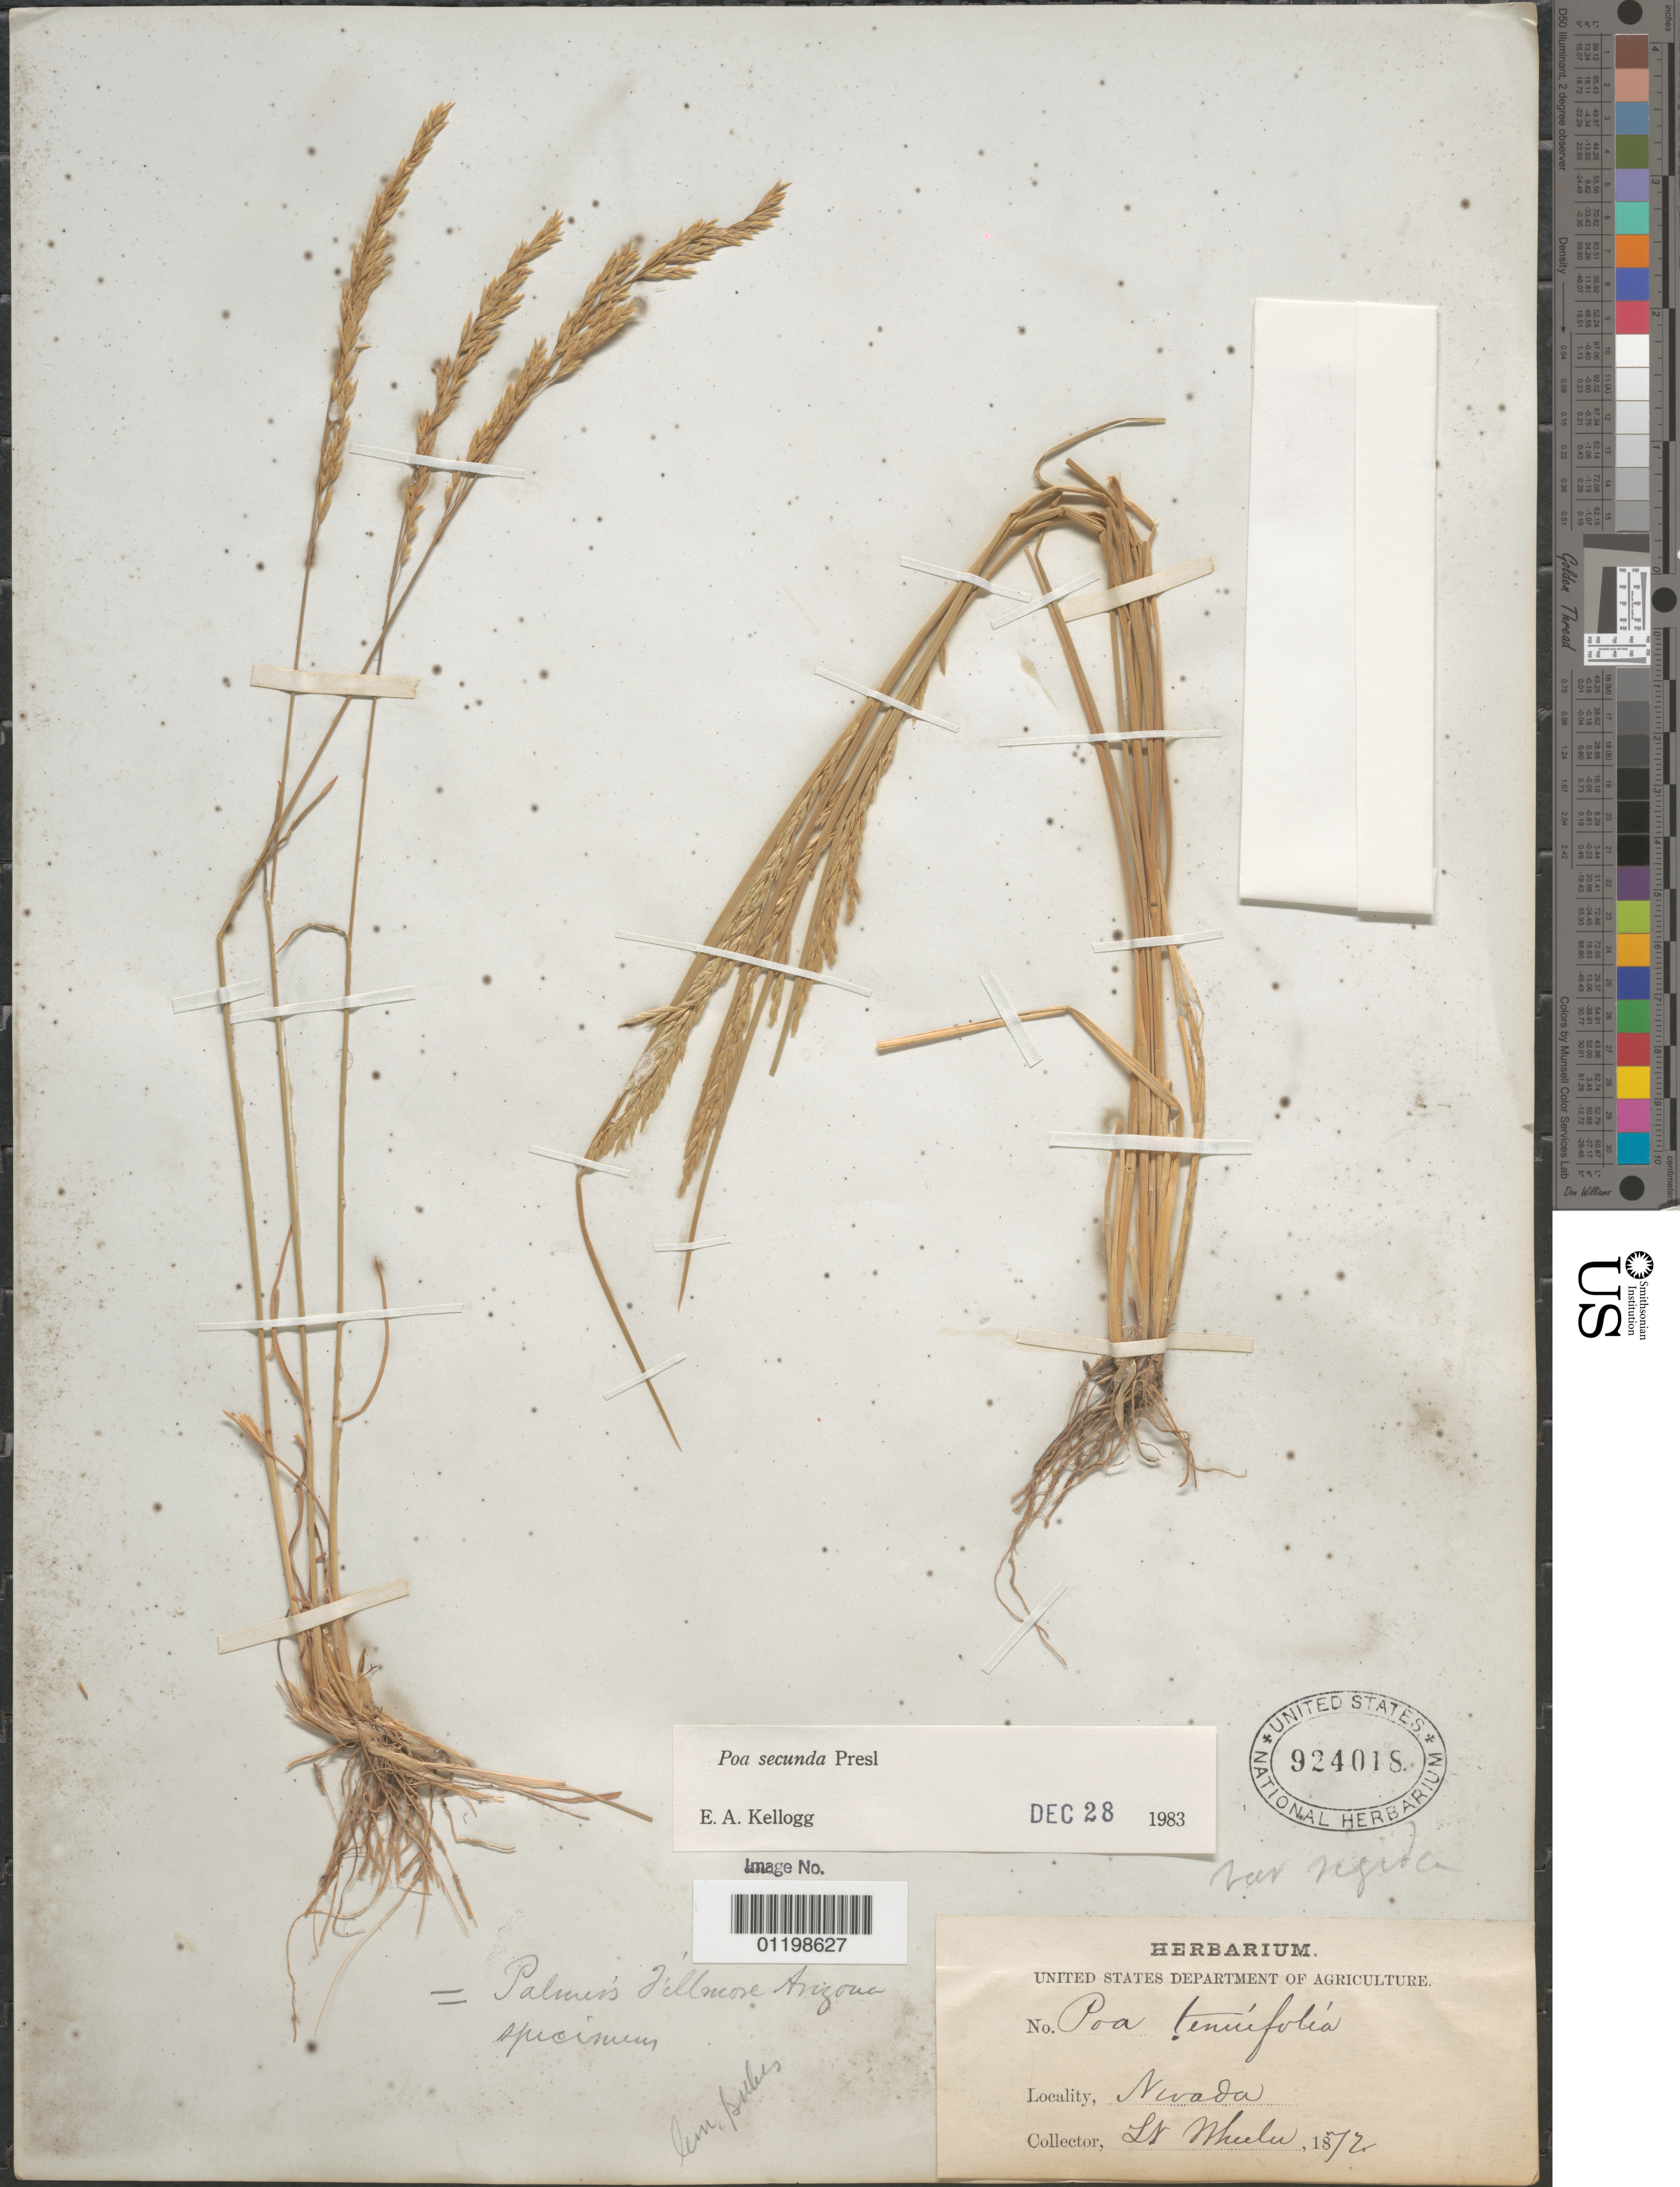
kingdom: Plantae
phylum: Tracheophyta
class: Liliopsida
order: Poales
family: Poaceae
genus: Poa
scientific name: Poa secunda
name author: J. Presl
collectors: -- Wheeler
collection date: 1872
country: United States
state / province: Nevada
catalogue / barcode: US 924018